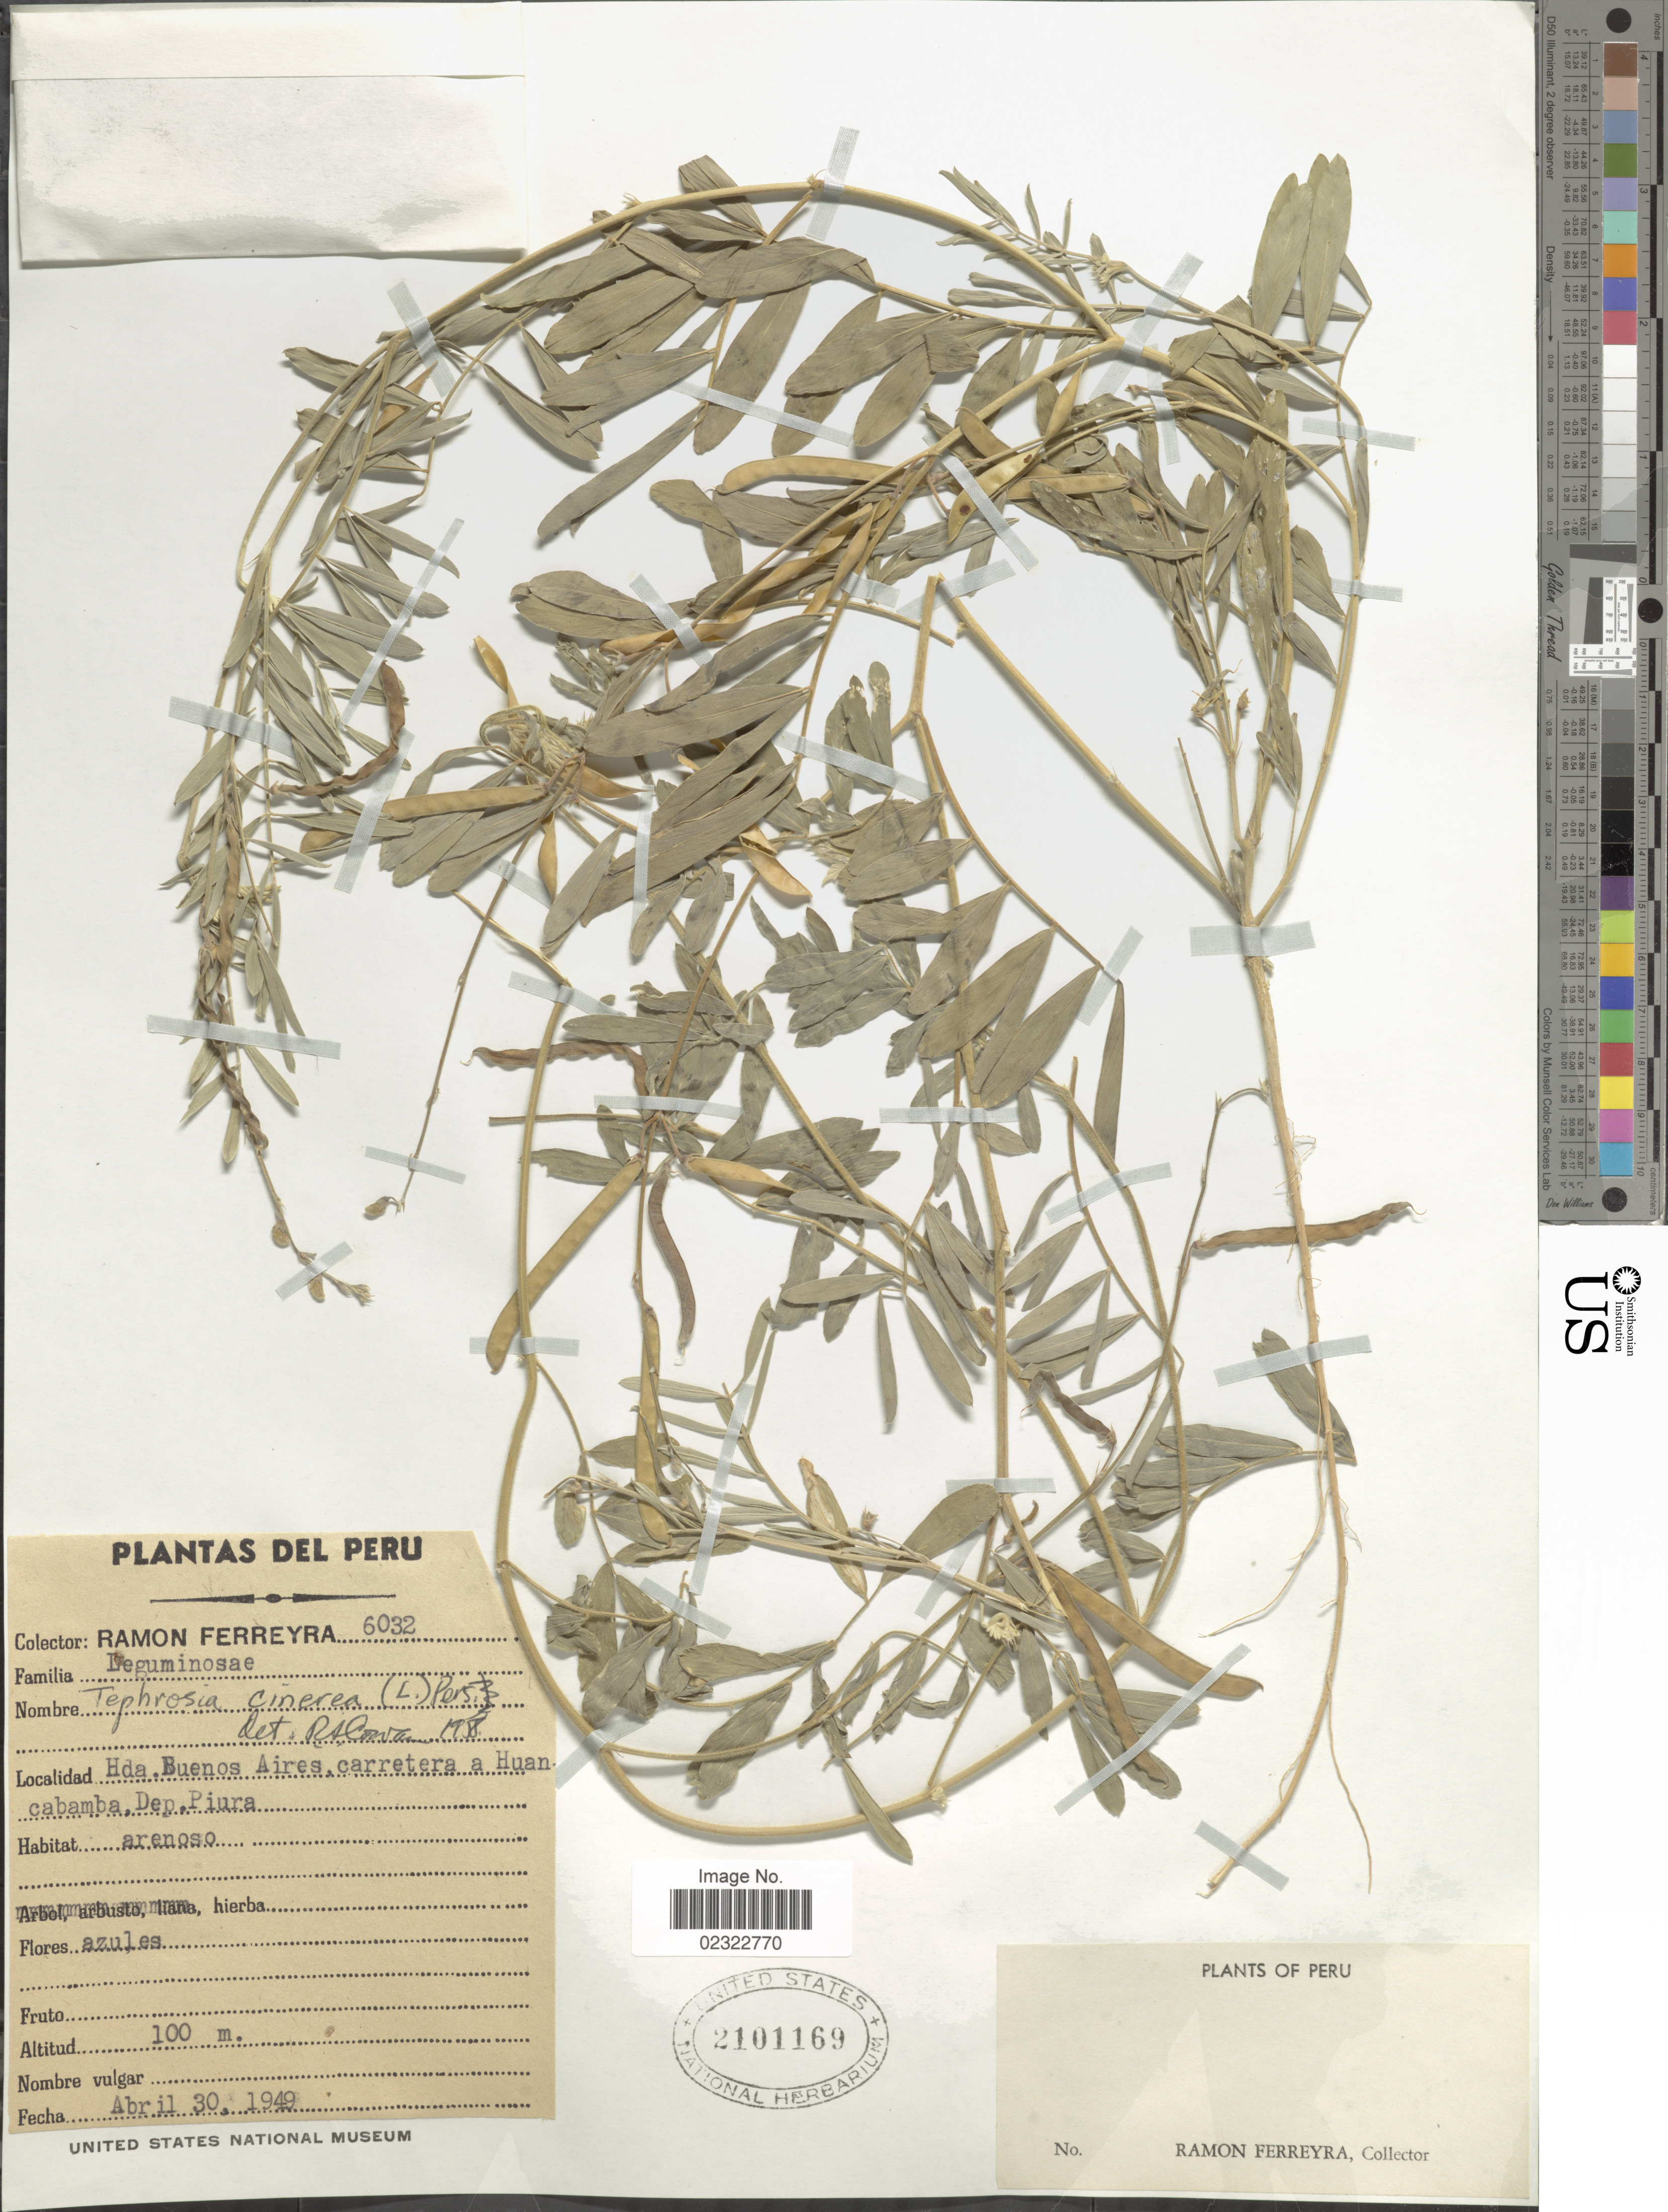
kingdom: Plantae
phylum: Tracheophyta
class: Magnoliopsida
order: Fabales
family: Fabaceae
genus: Tephrosia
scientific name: Tephrosia cinerea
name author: (L.) Pers.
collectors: R. A. Ferreyra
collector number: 6032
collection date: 1949-04-30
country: Peru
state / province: Piura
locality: Hda. Buenos Aires, carretera a Huancabamba, Dep. Piura.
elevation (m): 100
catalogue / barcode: US 2101169